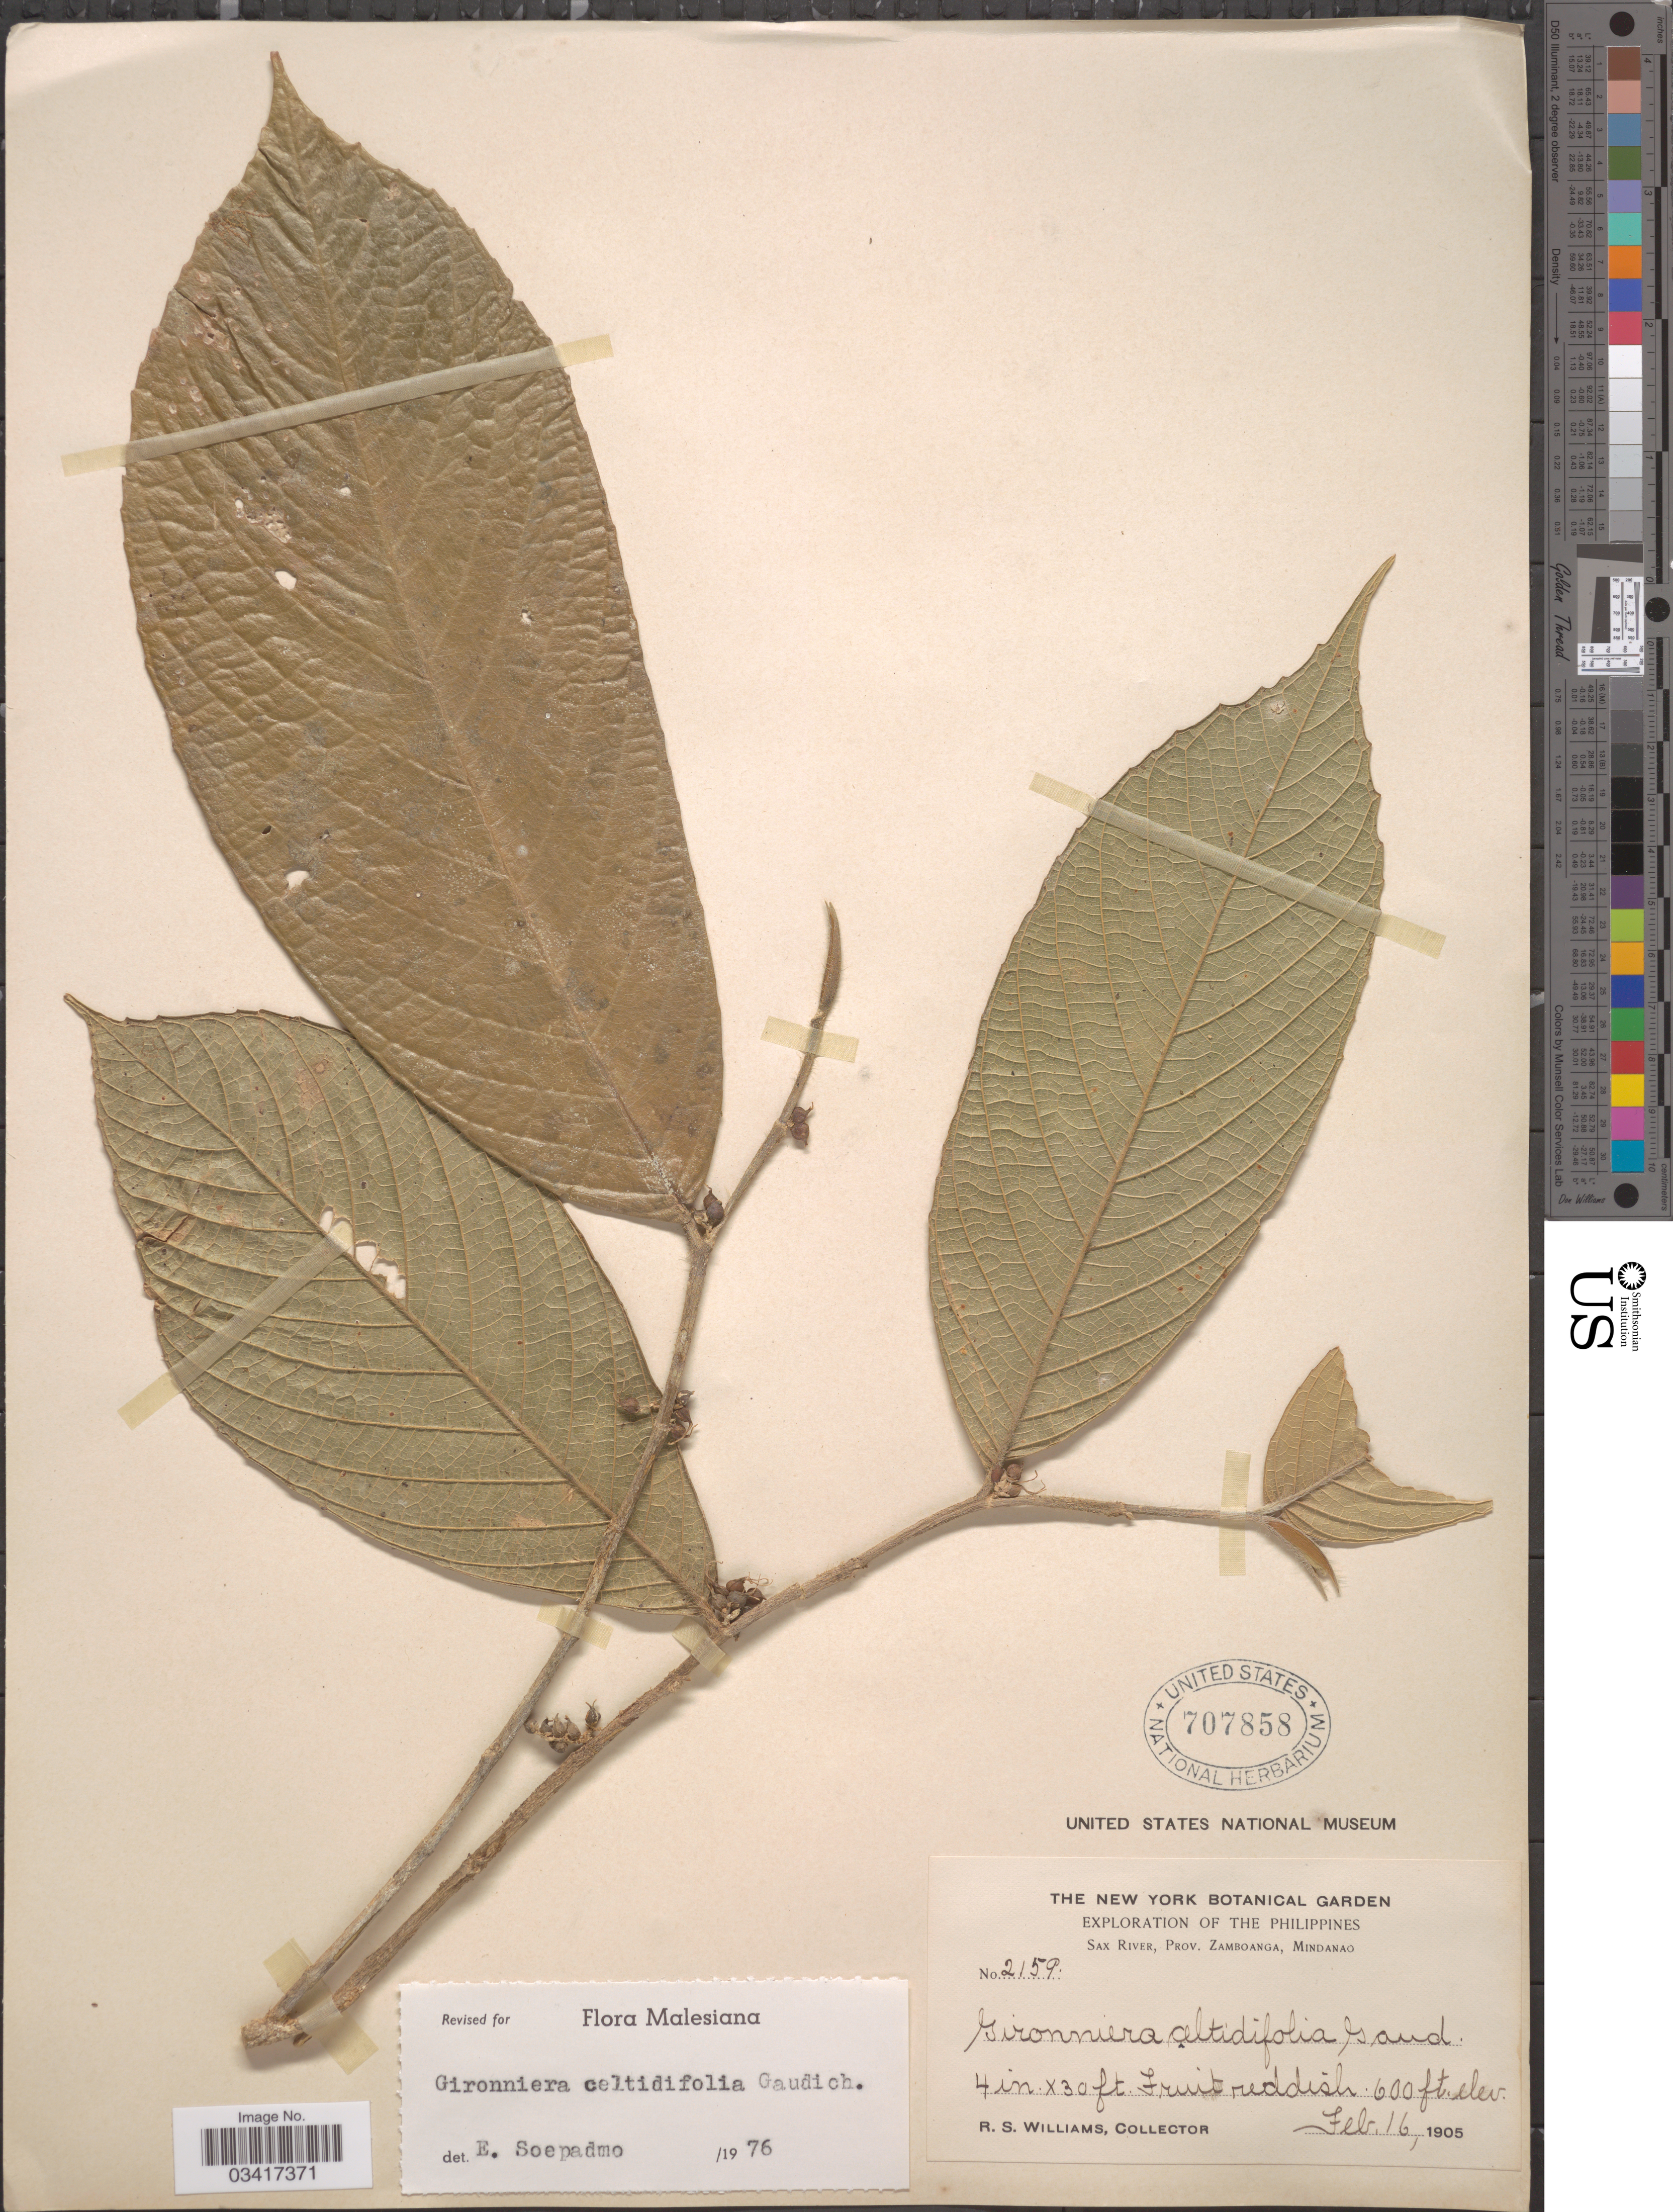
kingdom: Plantae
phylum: Tracheophyta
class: Magnoliopsida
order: Rosales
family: Cannabaceae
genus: Gironniera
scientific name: Gironniera celtidifolia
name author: Gaudich.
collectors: R. S. Williams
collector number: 2159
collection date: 1905-02-16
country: Philippines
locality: Sax River, Prov. Zamboanga, Mindanao.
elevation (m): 183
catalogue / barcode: US 707858